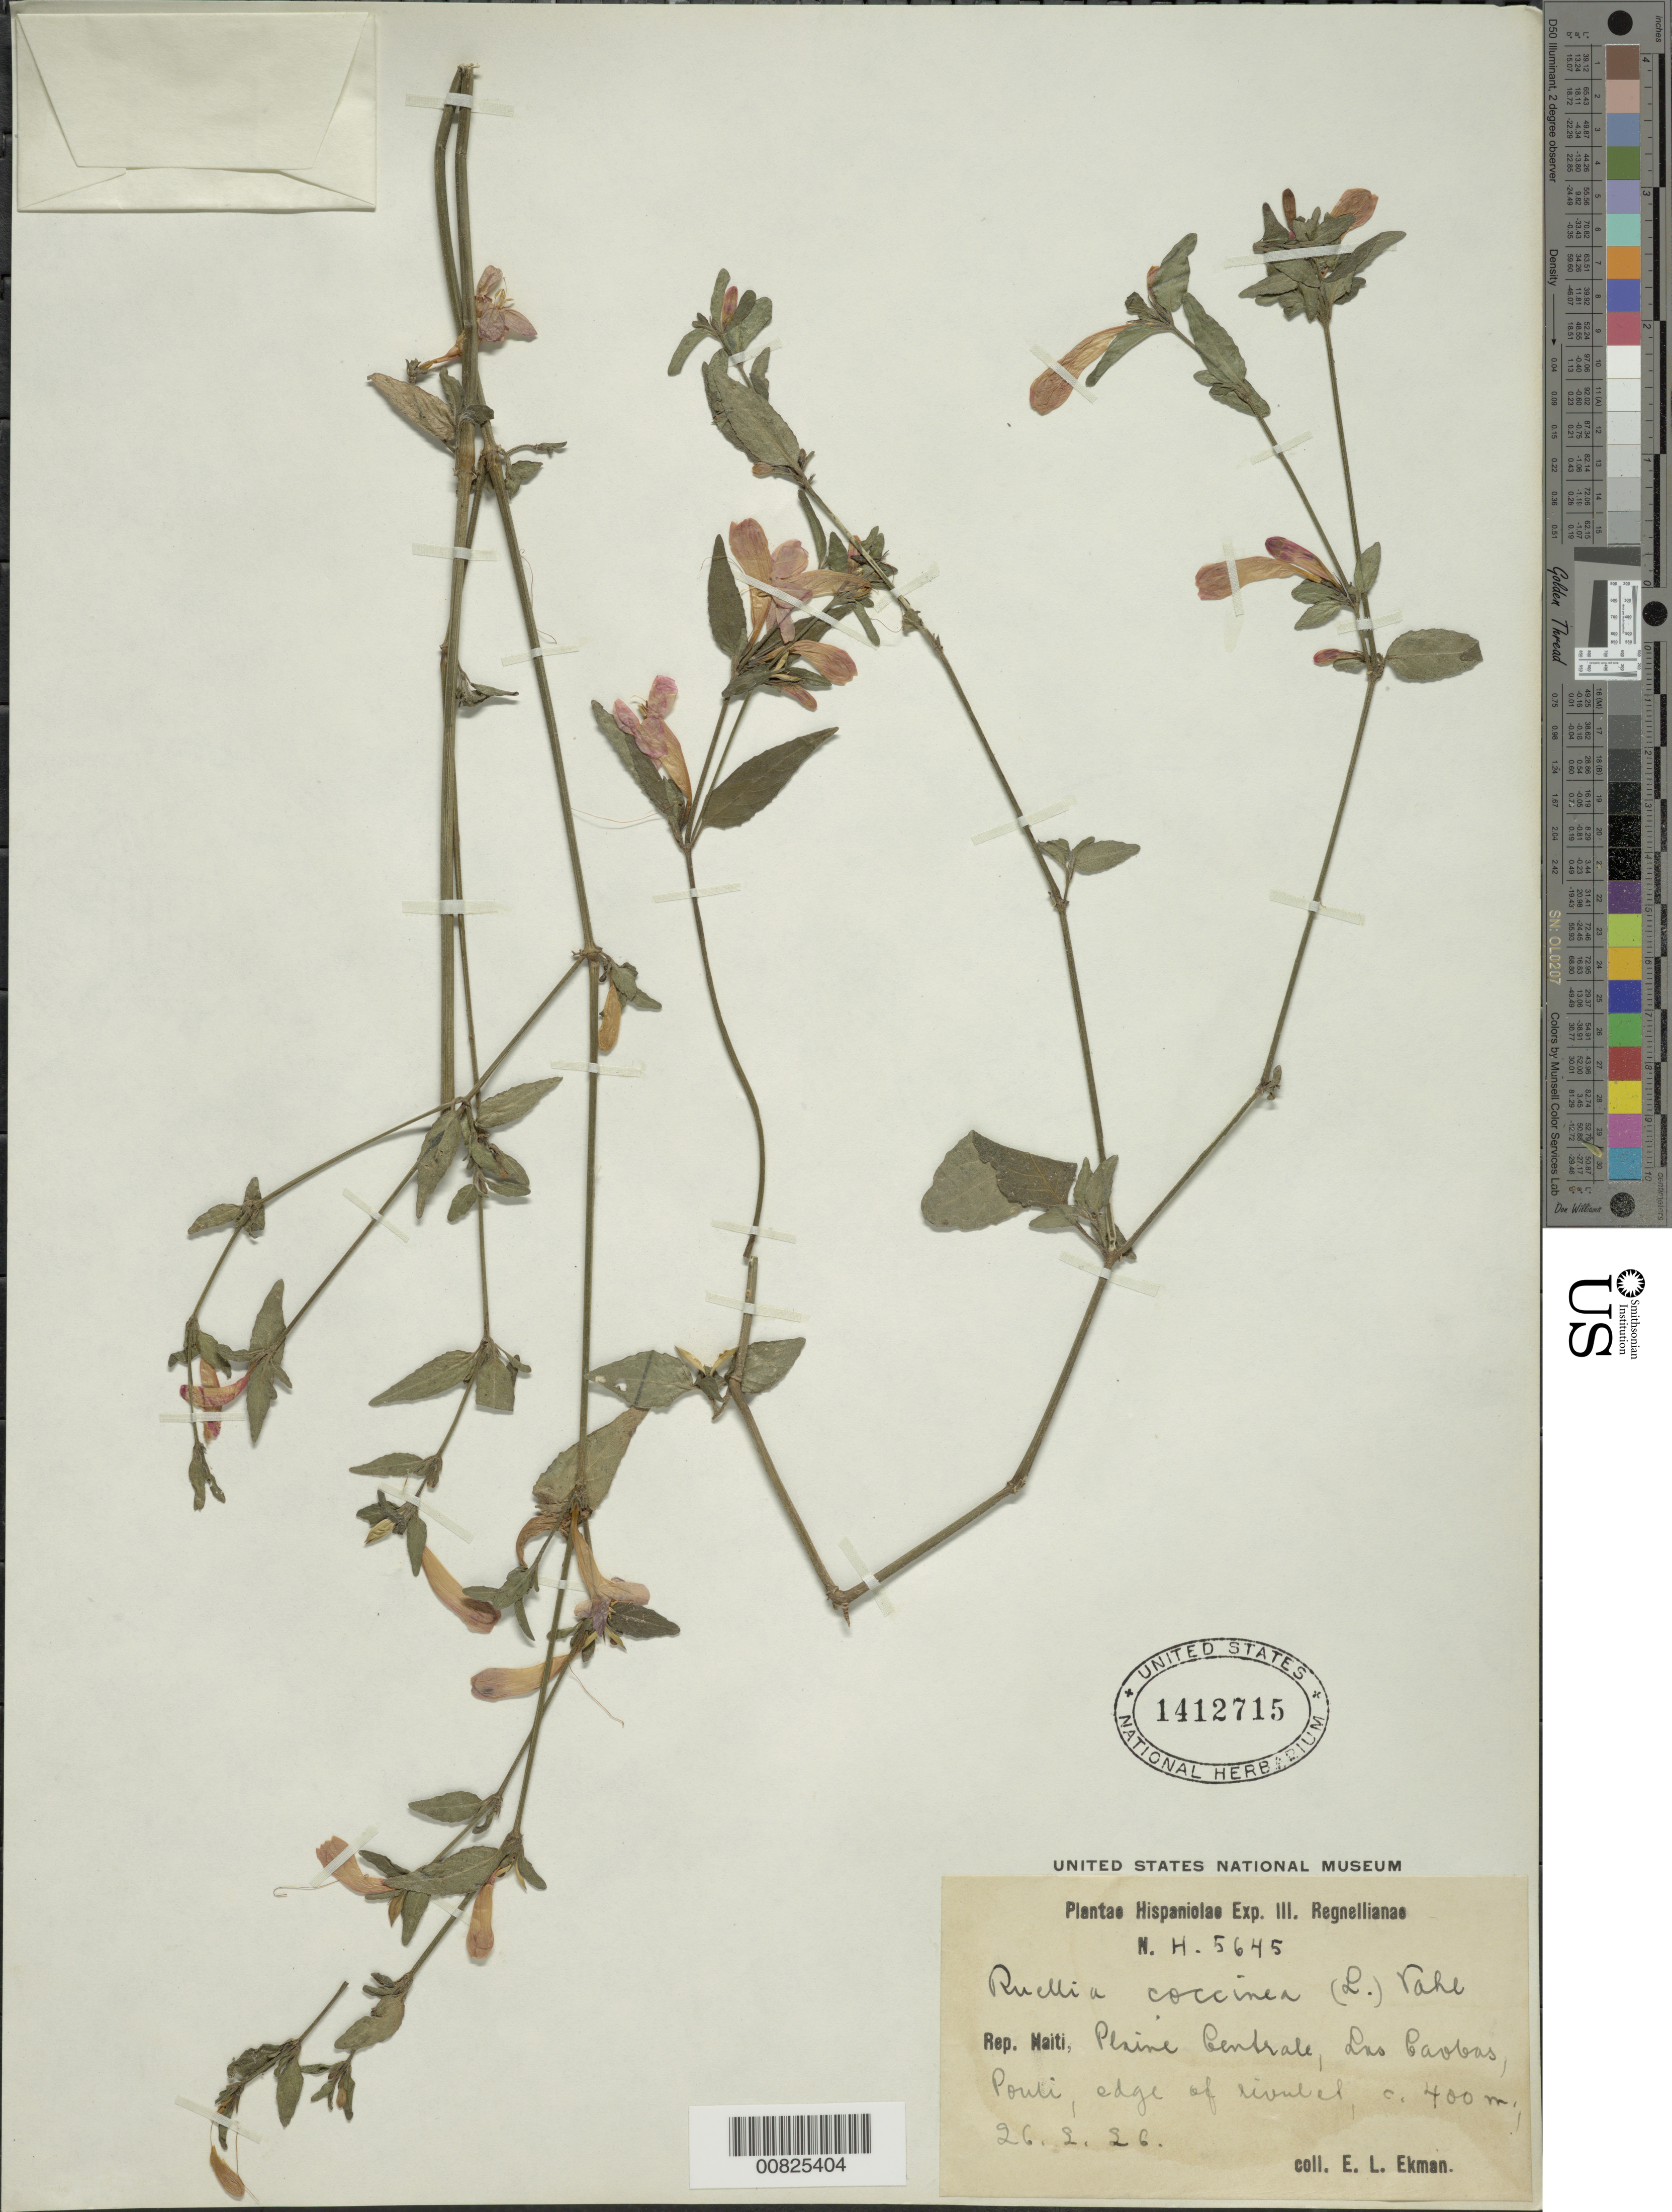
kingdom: Plantae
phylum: Tracheophyta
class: Magnoliopsida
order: Lamiales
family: Acanthaceae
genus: Ruellia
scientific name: Ruellia coccinea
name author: (L.) Vahl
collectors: E. L. Ekman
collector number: H 5645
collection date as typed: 26 Feb 1926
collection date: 1926-02-26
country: Haiti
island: Hispaniola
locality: Plaine Centrale, Las Cavbas, Pouli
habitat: Edge of rivulet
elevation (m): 400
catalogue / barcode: US 1412715